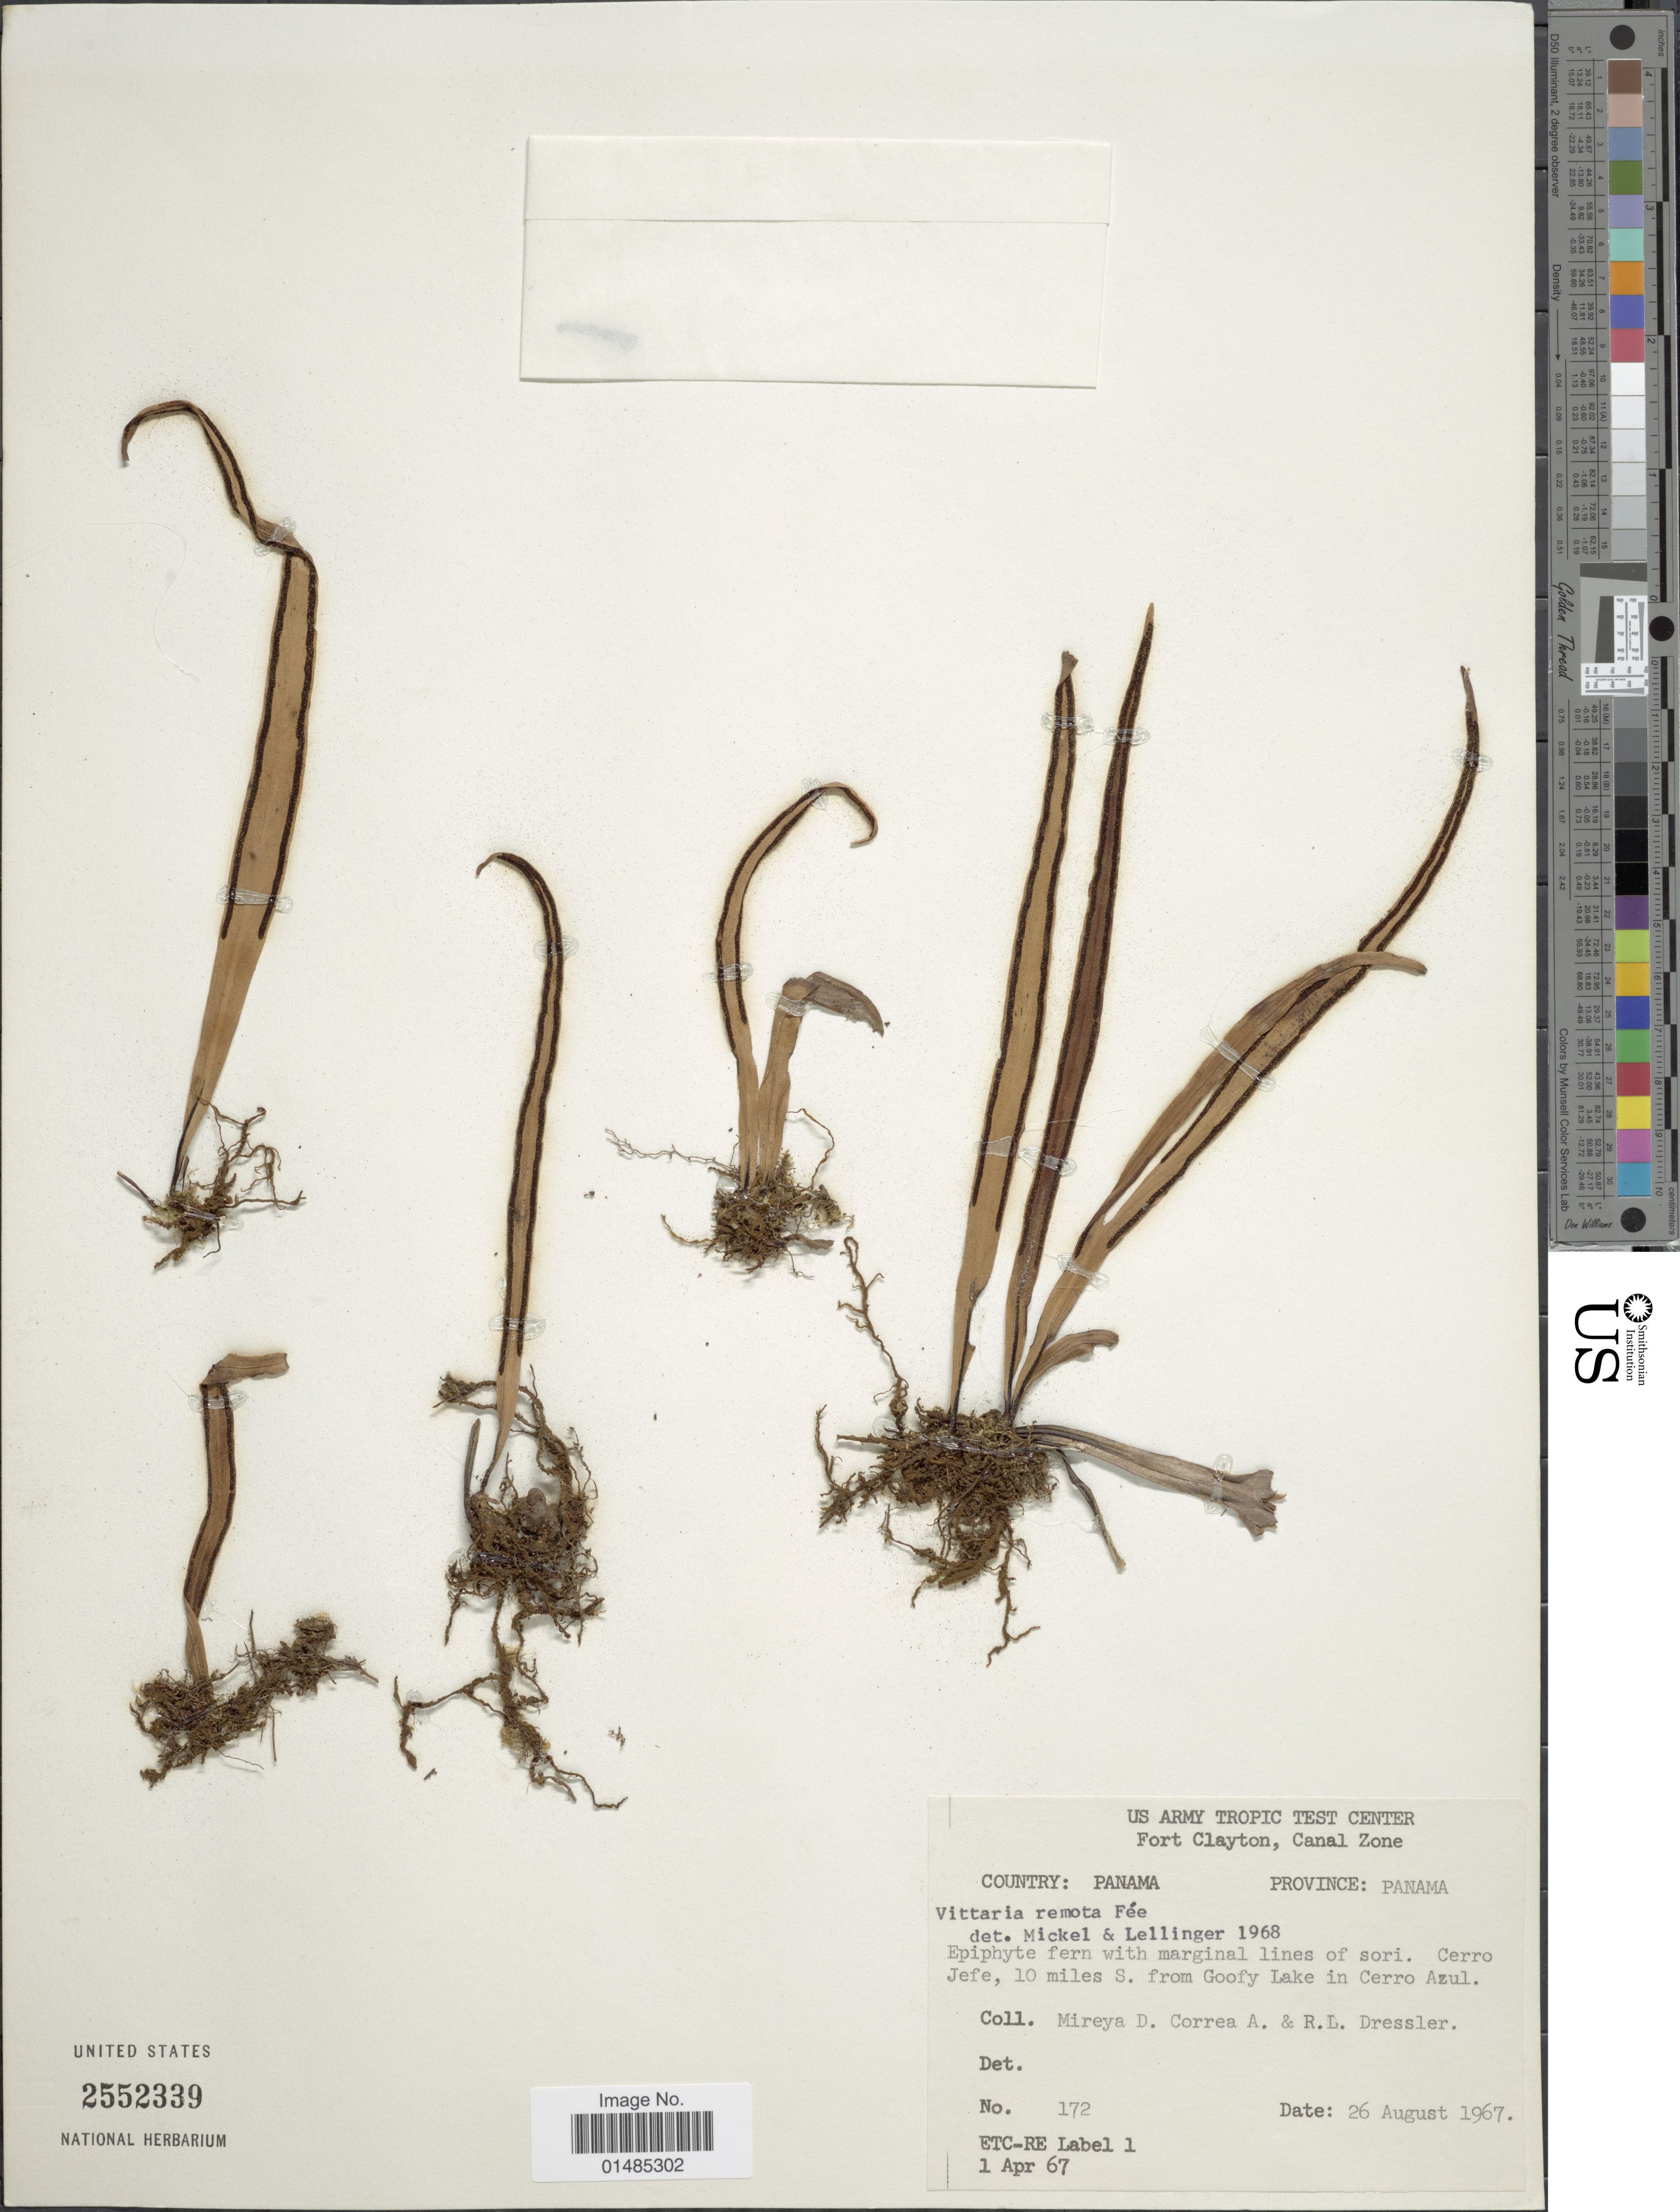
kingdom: Plantae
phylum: Tracheophyta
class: Polypodiopsida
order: Polypodiales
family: Pteridaceae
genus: Radiovittaria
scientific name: Radiovittaria remota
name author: (Fée) E.H. Crane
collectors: M. D. Corrêa-A. & R. Dressler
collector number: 172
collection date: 1967-08-26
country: Panama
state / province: Panamá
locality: Cerro Jefe, 10 miles S. from Goofy Lake in Cerro Azul.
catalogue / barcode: US 2552339